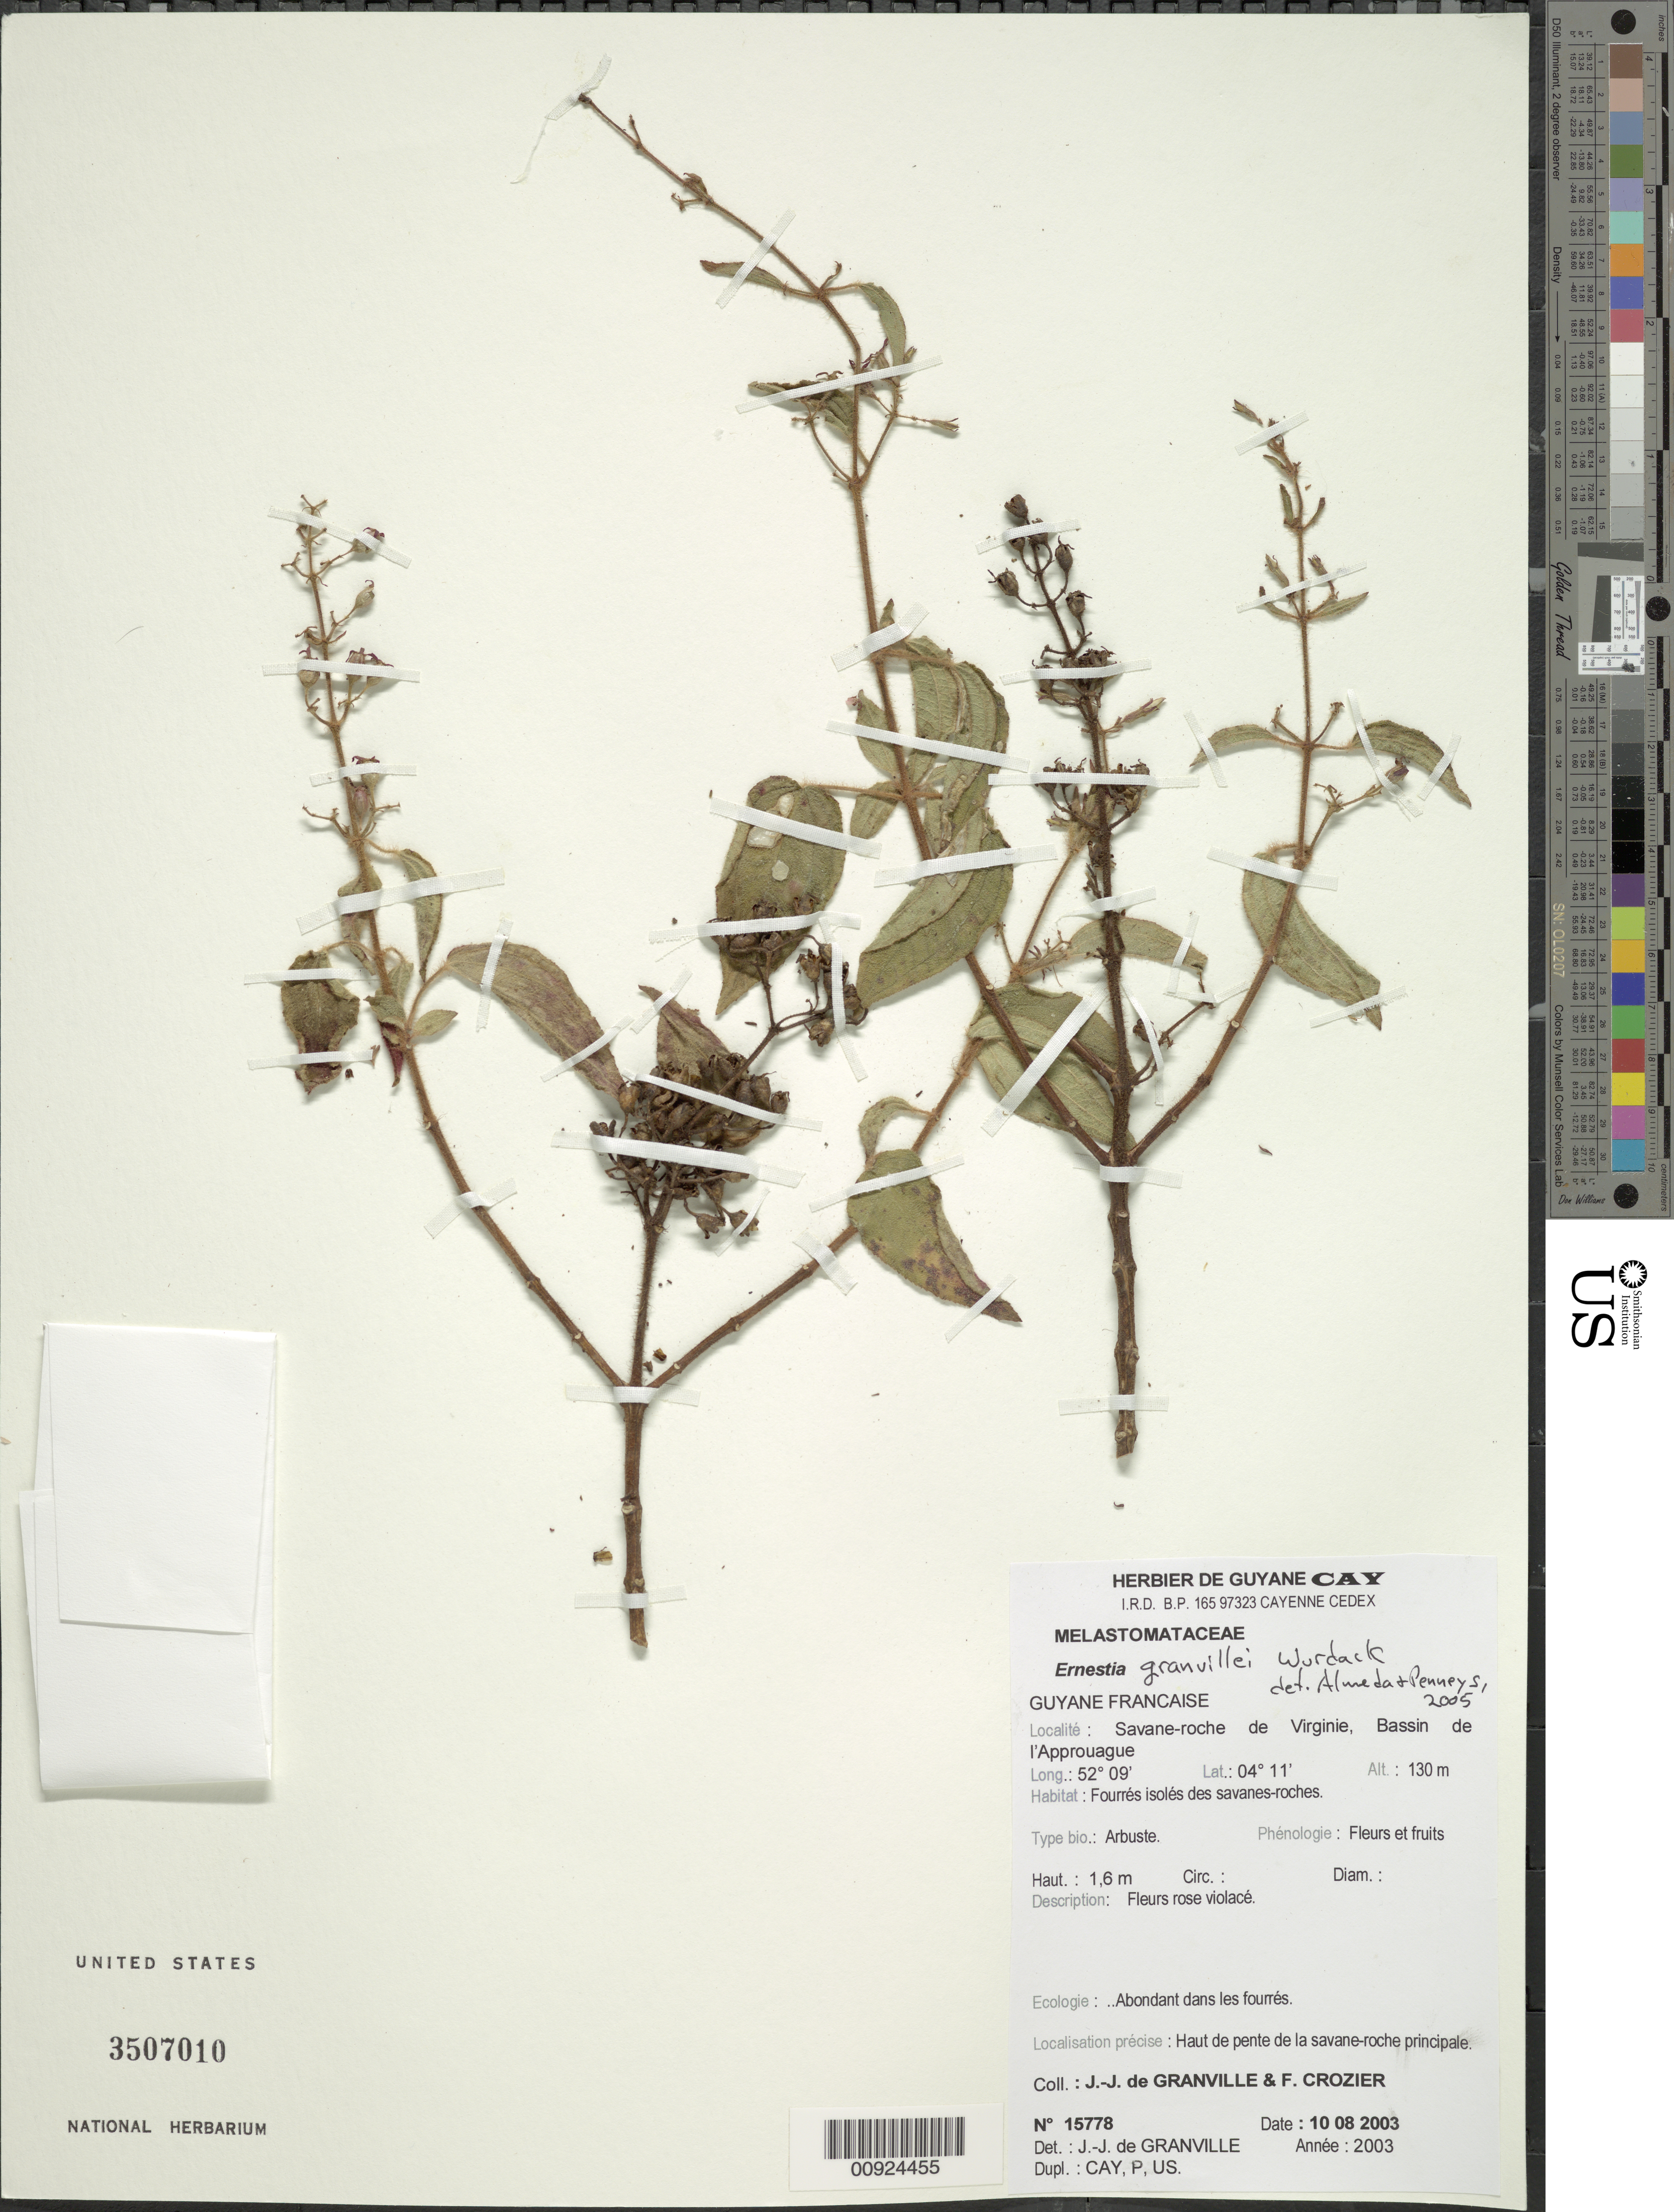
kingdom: Plantae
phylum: Tracheophyta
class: Magnoliopsida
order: Myrtales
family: Melastomataceae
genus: Ernestia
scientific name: Ernestia granvillei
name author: Wurdack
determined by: Almeda, F.; Penneys, D. S.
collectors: J.-J. de Granville & F. Crozier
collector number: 15778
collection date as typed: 10-Aug-03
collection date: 2003-08-10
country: French Guiana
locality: Savane-roche de Virginie, Bassin de l'Approuague; haut de pente de la savane-roche principale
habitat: Fourres isoles des savanes-roches; dans les fourres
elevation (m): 130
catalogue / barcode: US 3507010